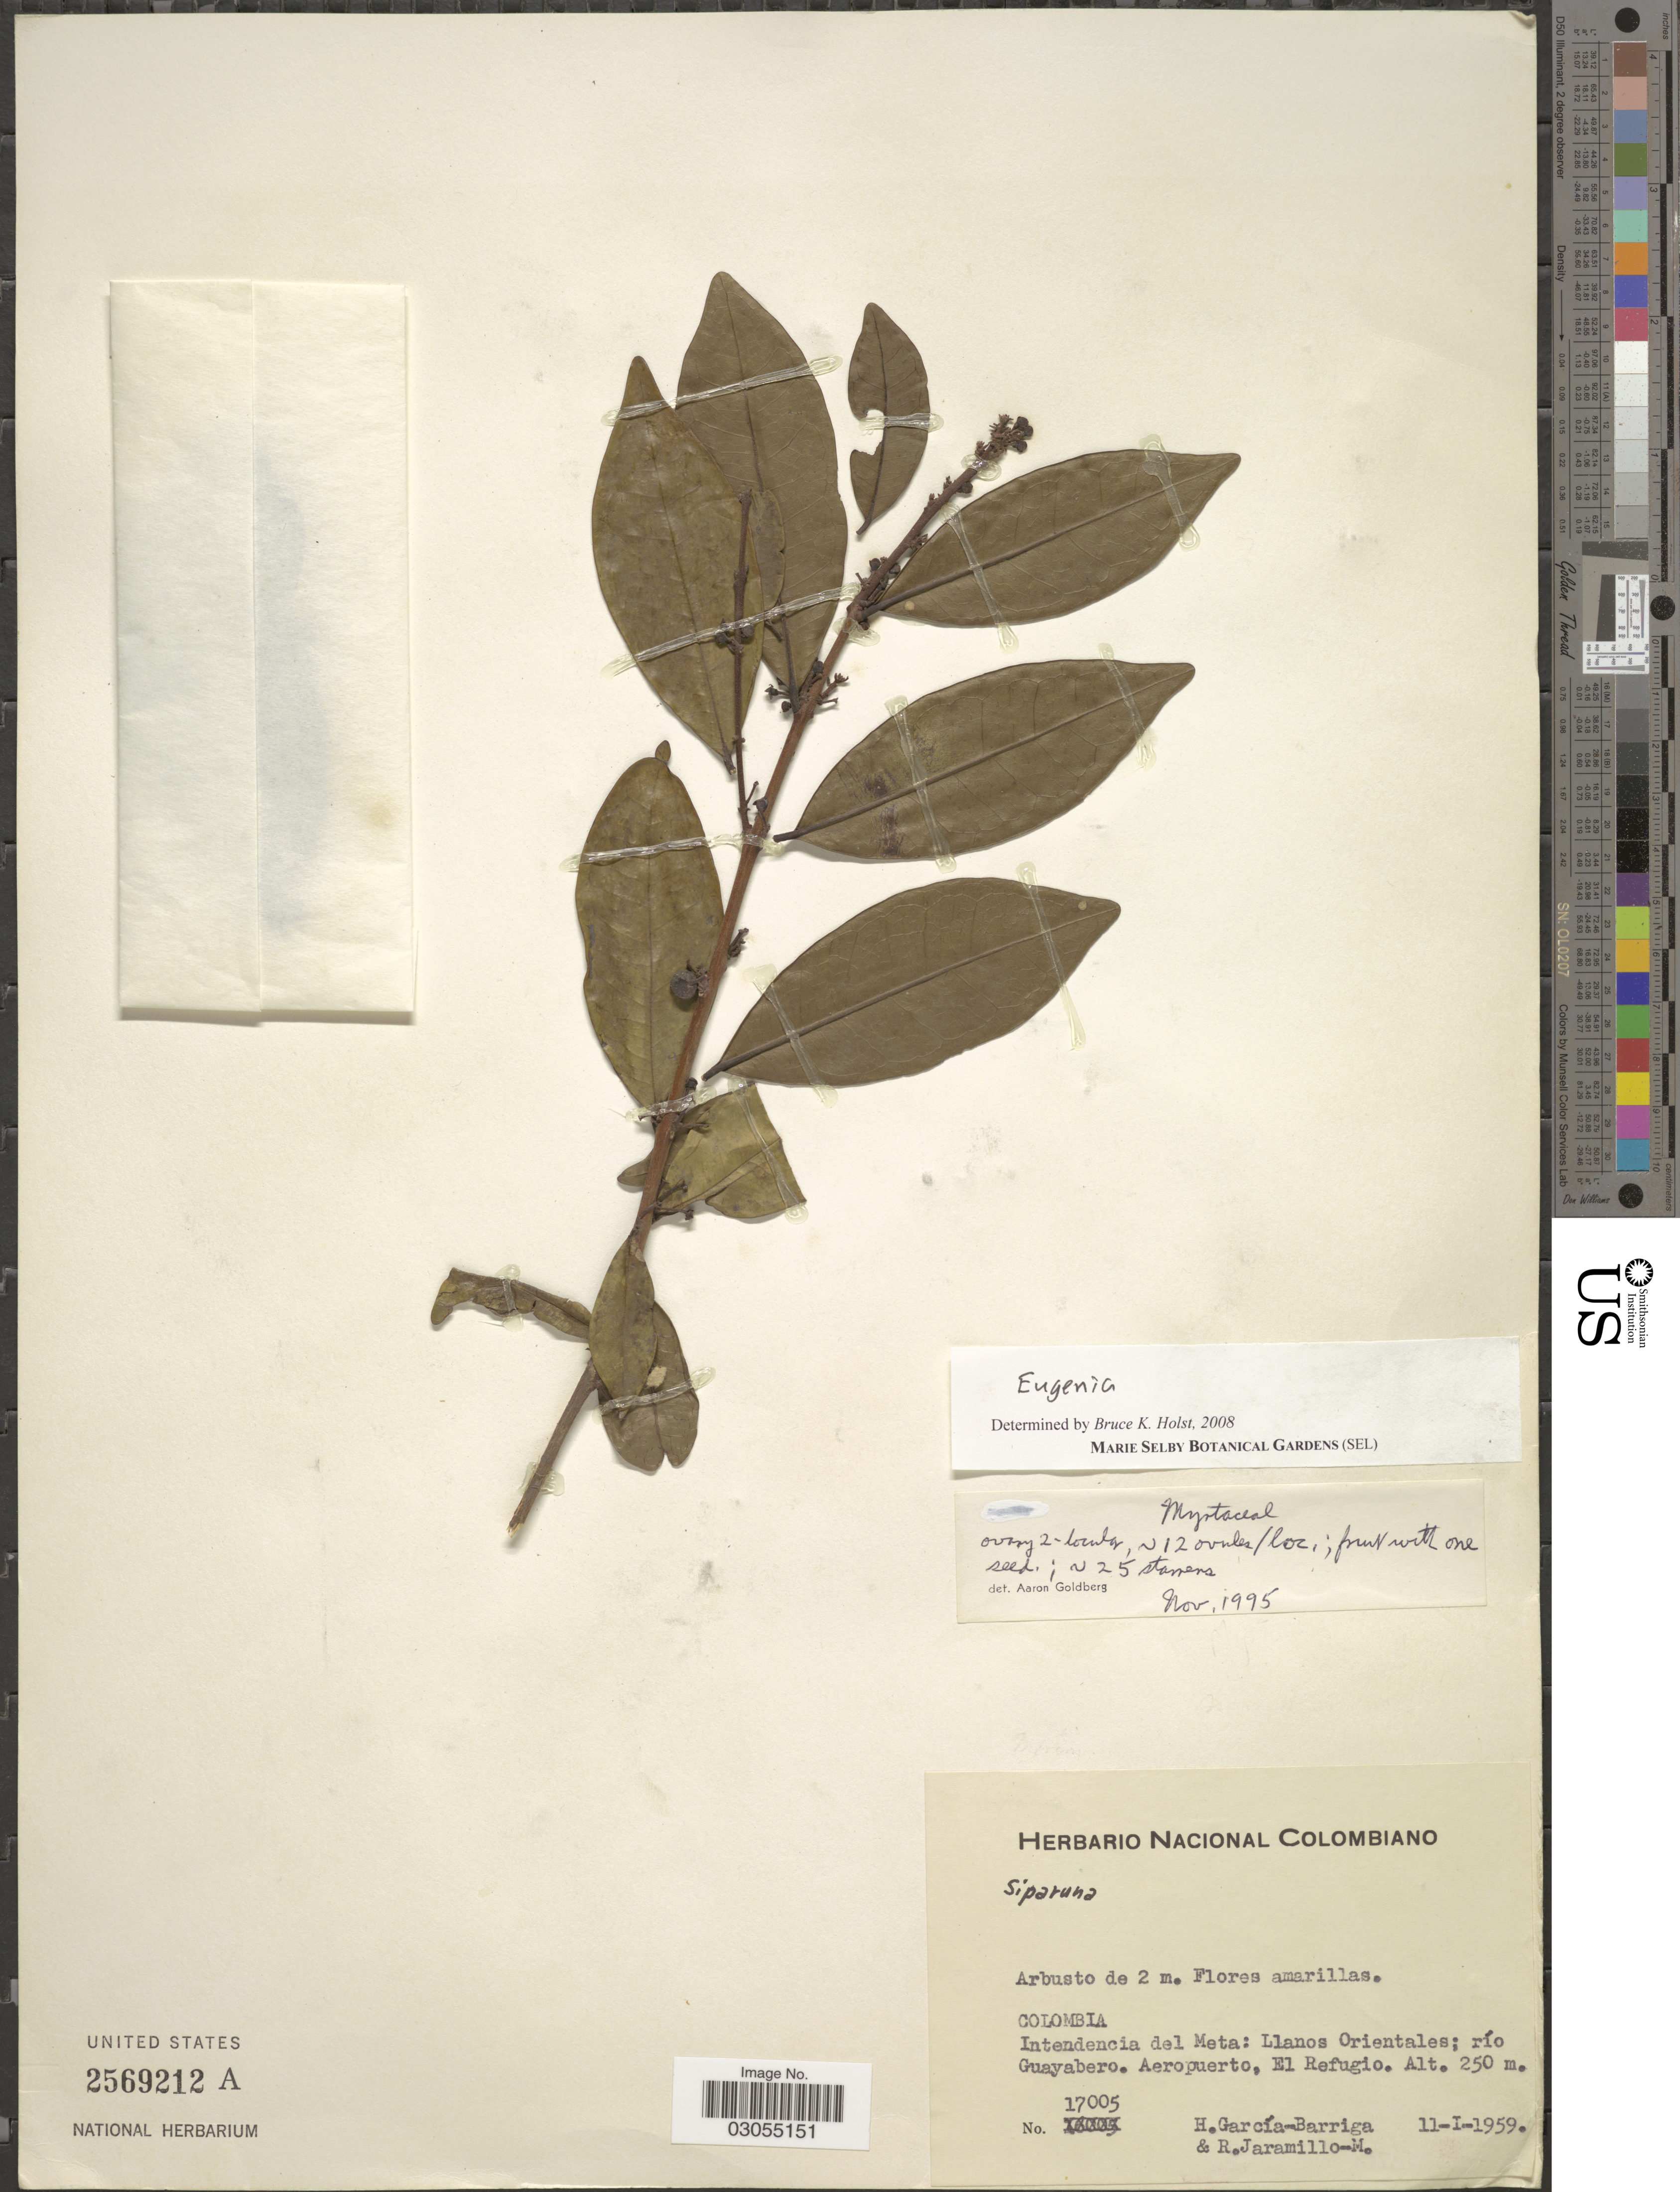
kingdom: Plantae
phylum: Tracheophyta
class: Magnoliopsida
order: Myrtales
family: Myrtaceae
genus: Eugenia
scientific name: Eugenia sp.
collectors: H. García Barriga & R. Jaramillo M.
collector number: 17005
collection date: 1959-01-11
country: Colombia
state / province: Meta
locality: Intendencia del Meta: Llanos Orientales; río Guayabero. Aeropuerto, El Refugio.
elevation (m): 250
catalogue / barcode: US 2569212A